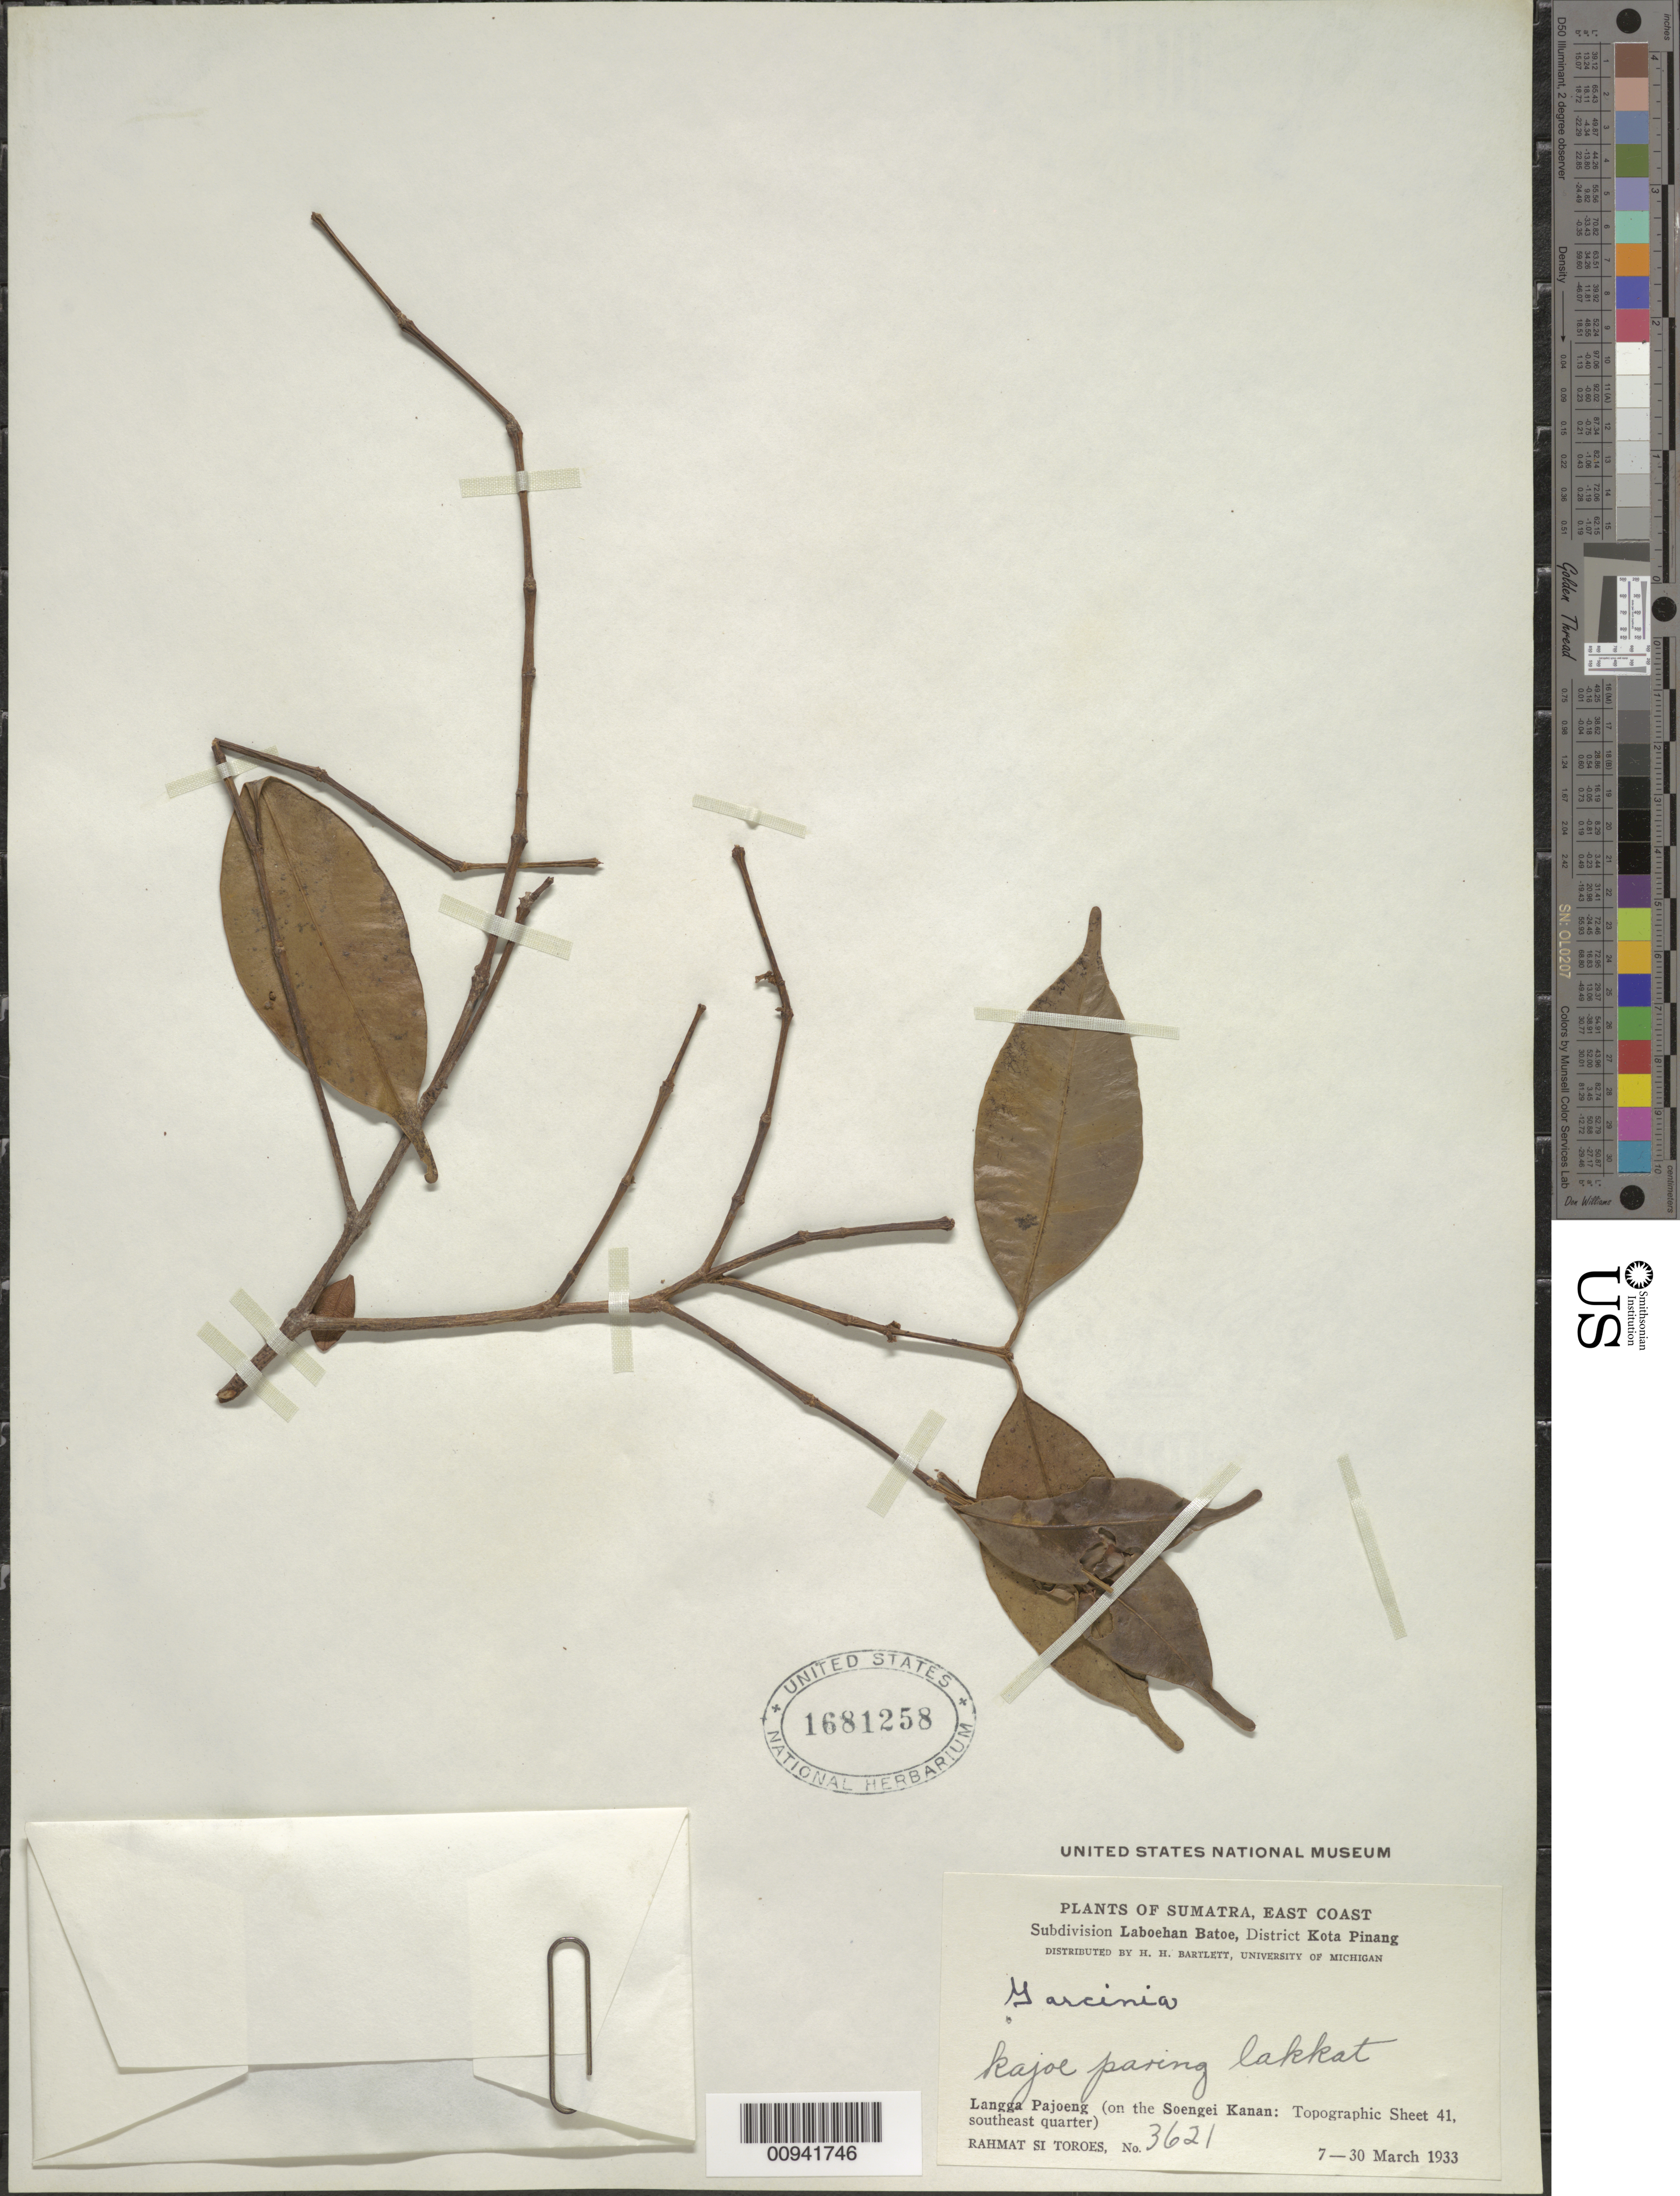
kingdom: Plantae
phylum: Tracheophyta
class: Magnoliopsida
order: Malpighiales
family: Clusiaceae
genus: Garcinia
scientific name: Garcinia sp.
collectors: Rahmat Si Boeea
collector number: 3621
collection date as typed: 07 Mar 1933 to 30 Mar 1933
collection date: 1933-03-07/1933-03-30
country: Indonesia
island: Sumatra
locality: East Coast; Subdivision Laboehan Batoe, District Kota Pinang; Langga Lpajoeng (on the Soengei Kanan: Topographic sheet 41, southeast quarter)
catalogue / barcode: US 1681258